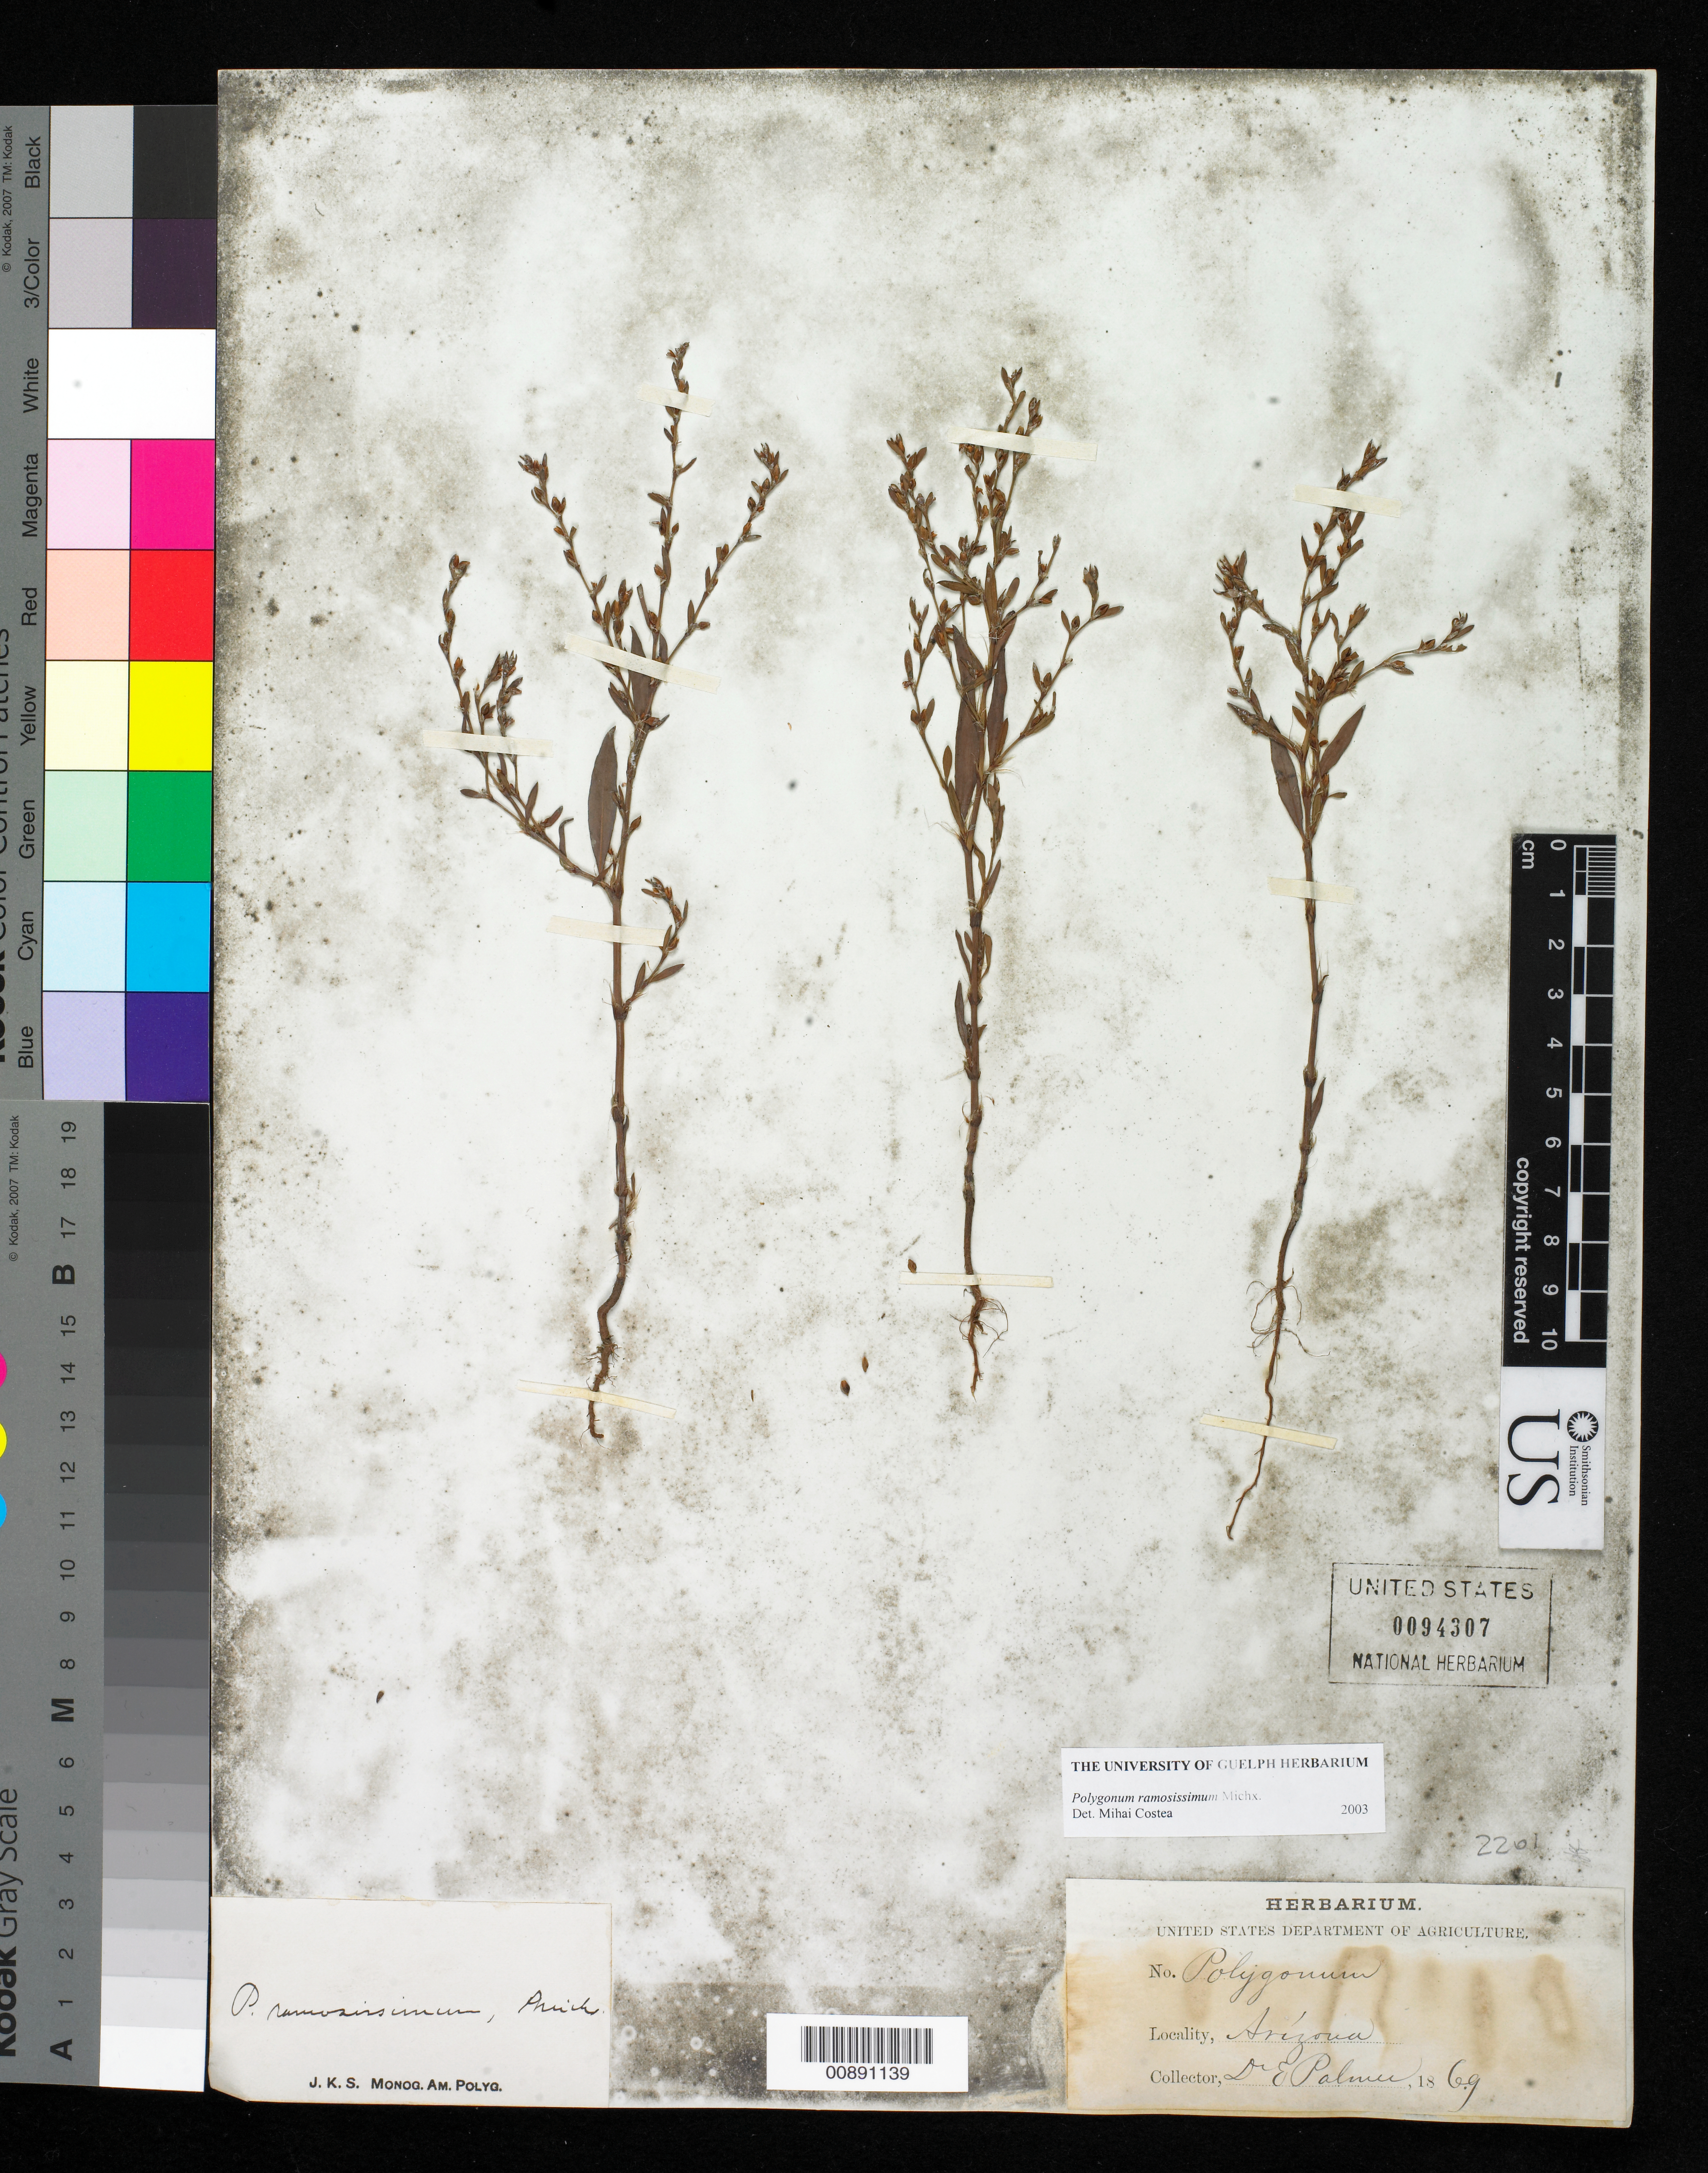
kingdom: Plantae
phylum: Tracheophyta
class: Magnoliopsida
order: Caryophyllales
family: Polygonaceae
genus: Polygonum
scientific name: Polygonum ramosissimum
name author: Michx.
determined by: Costea, M., (UCR), University of California - Riverside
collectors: E. Palmer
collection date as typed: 1869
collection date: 1869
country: United States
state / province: Arizona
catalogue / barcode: US 94307